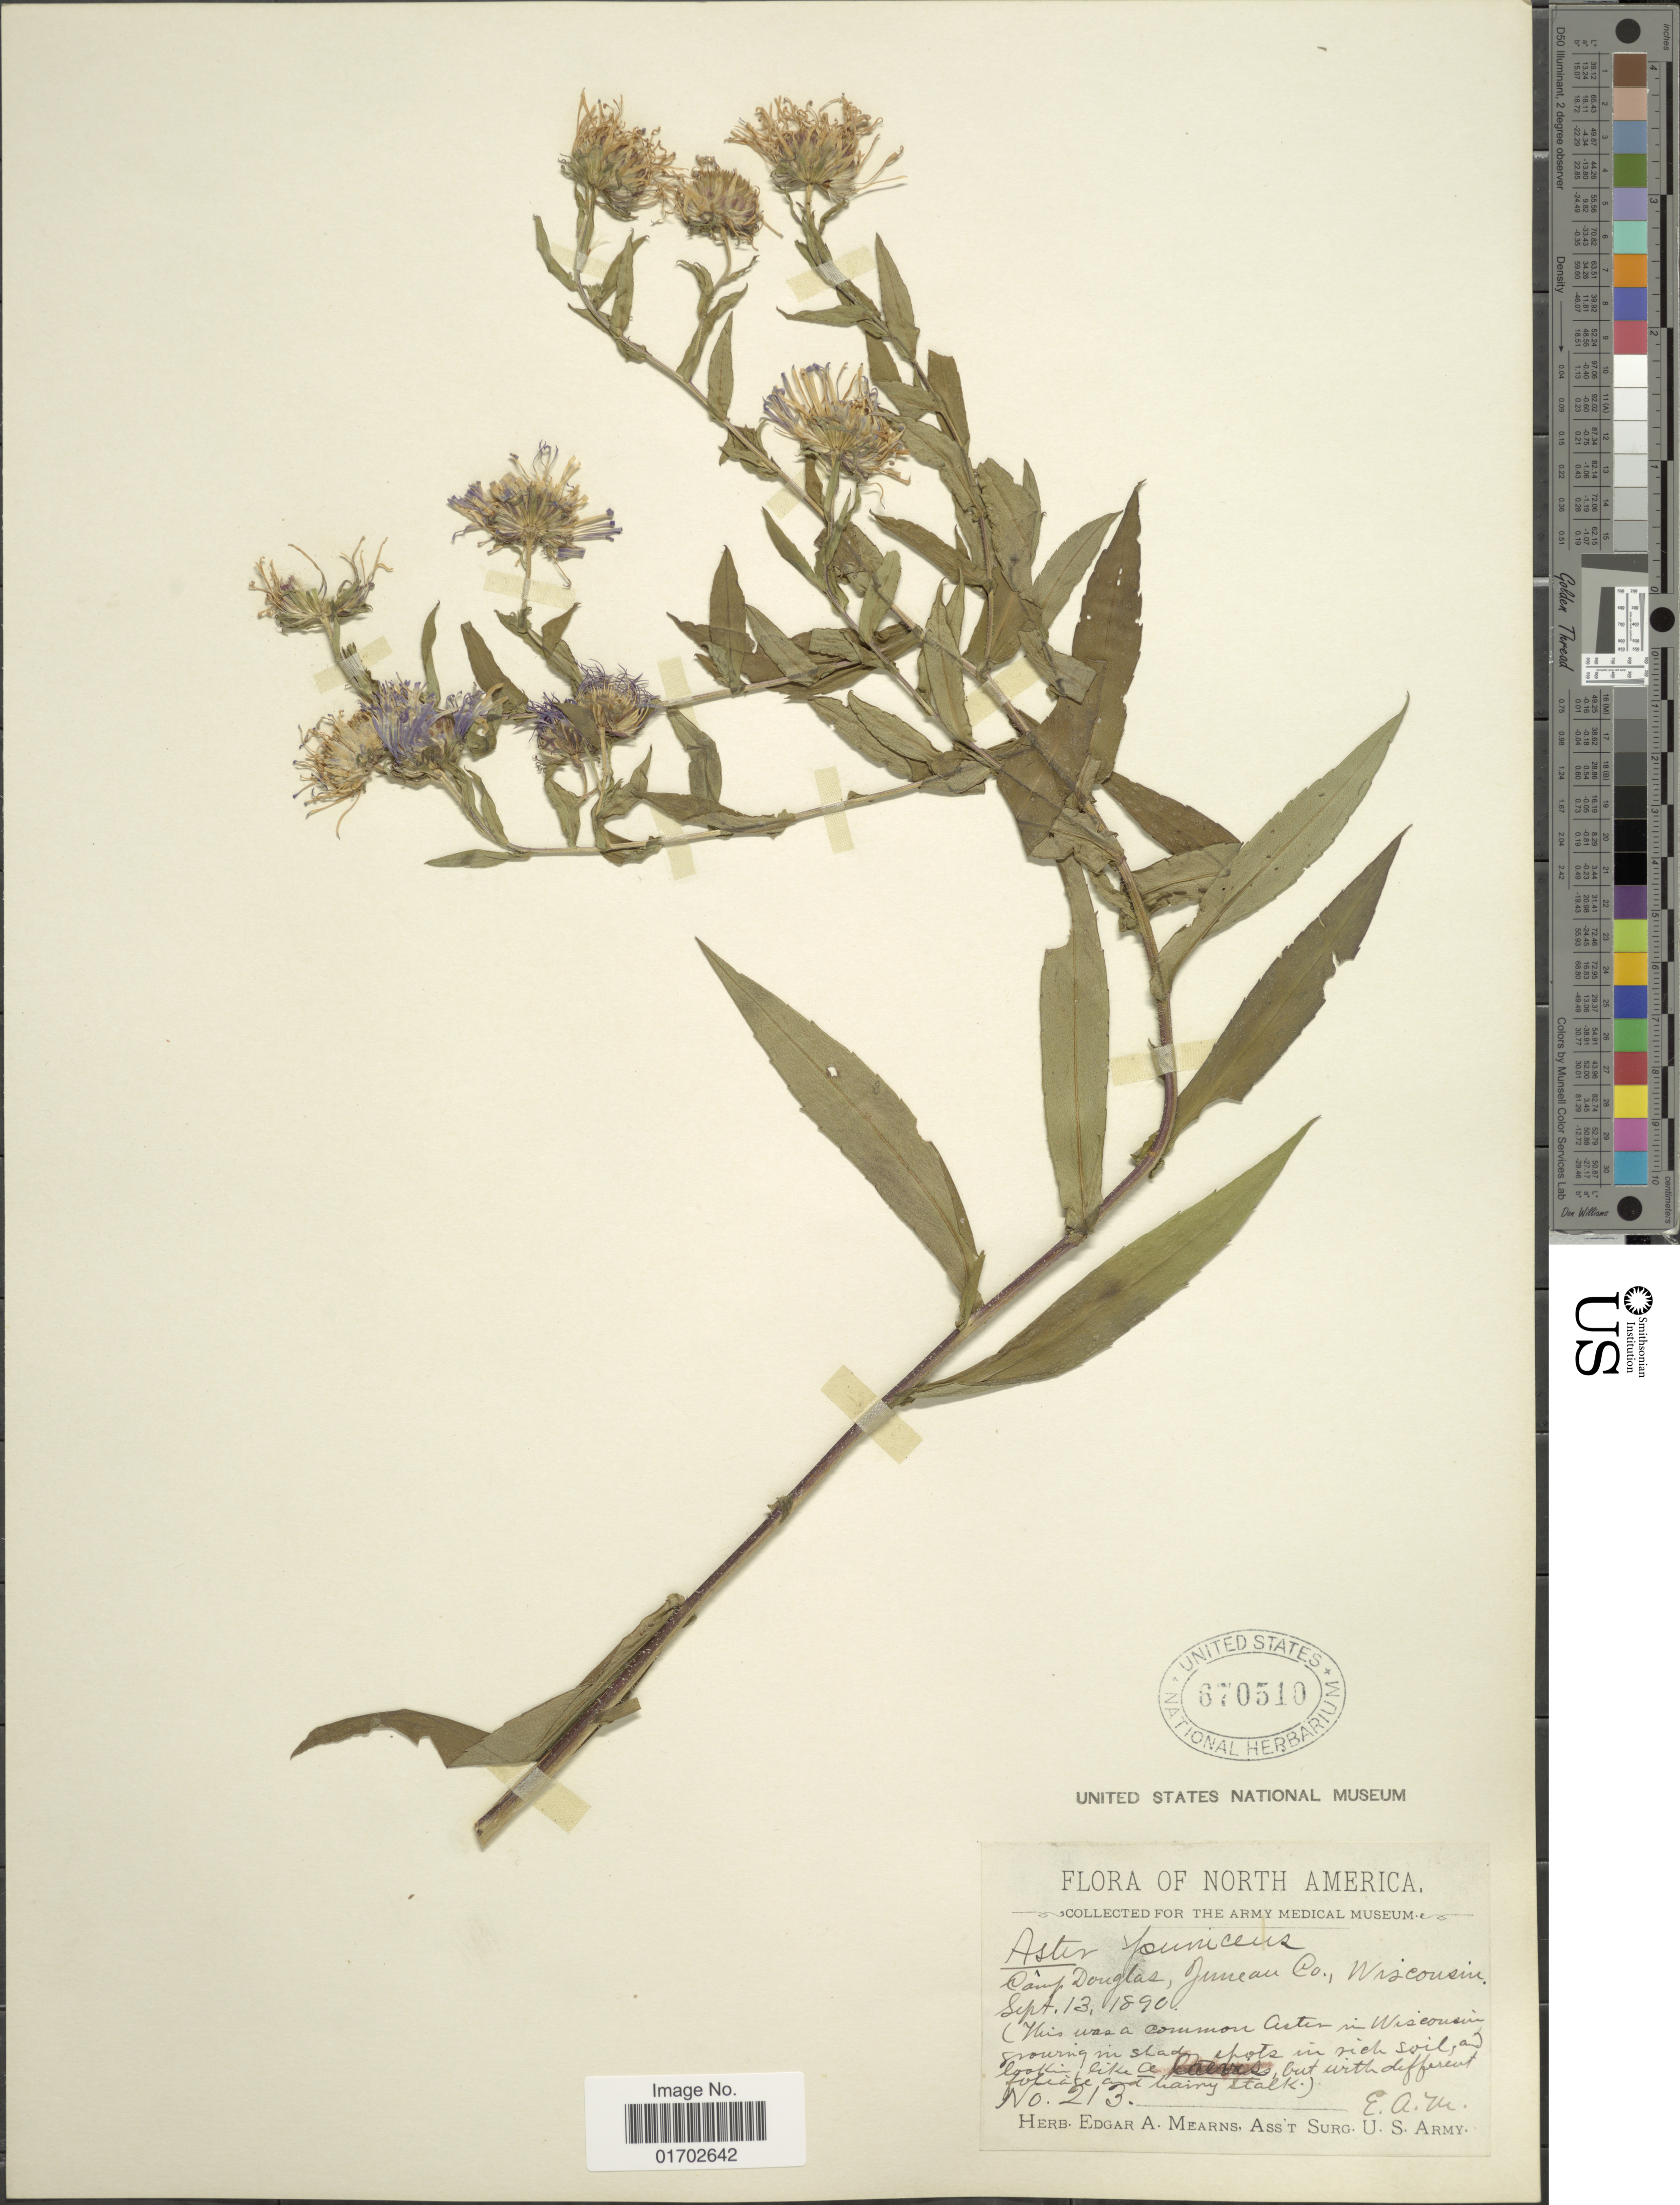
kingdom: Plantae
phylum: Tracheophyta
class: Magnoliopsida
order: Asterales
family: Asteraceae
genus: Symphyotrichum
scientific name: Symphyotrichum puniceum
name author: (L.) Á. Löve & D. Löve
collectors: E. A. Mearns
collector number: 213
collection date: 1890-09-13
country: United States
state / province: Wisconsin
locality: Camp Douglas, Juncan Co.,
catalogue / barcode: US 670510